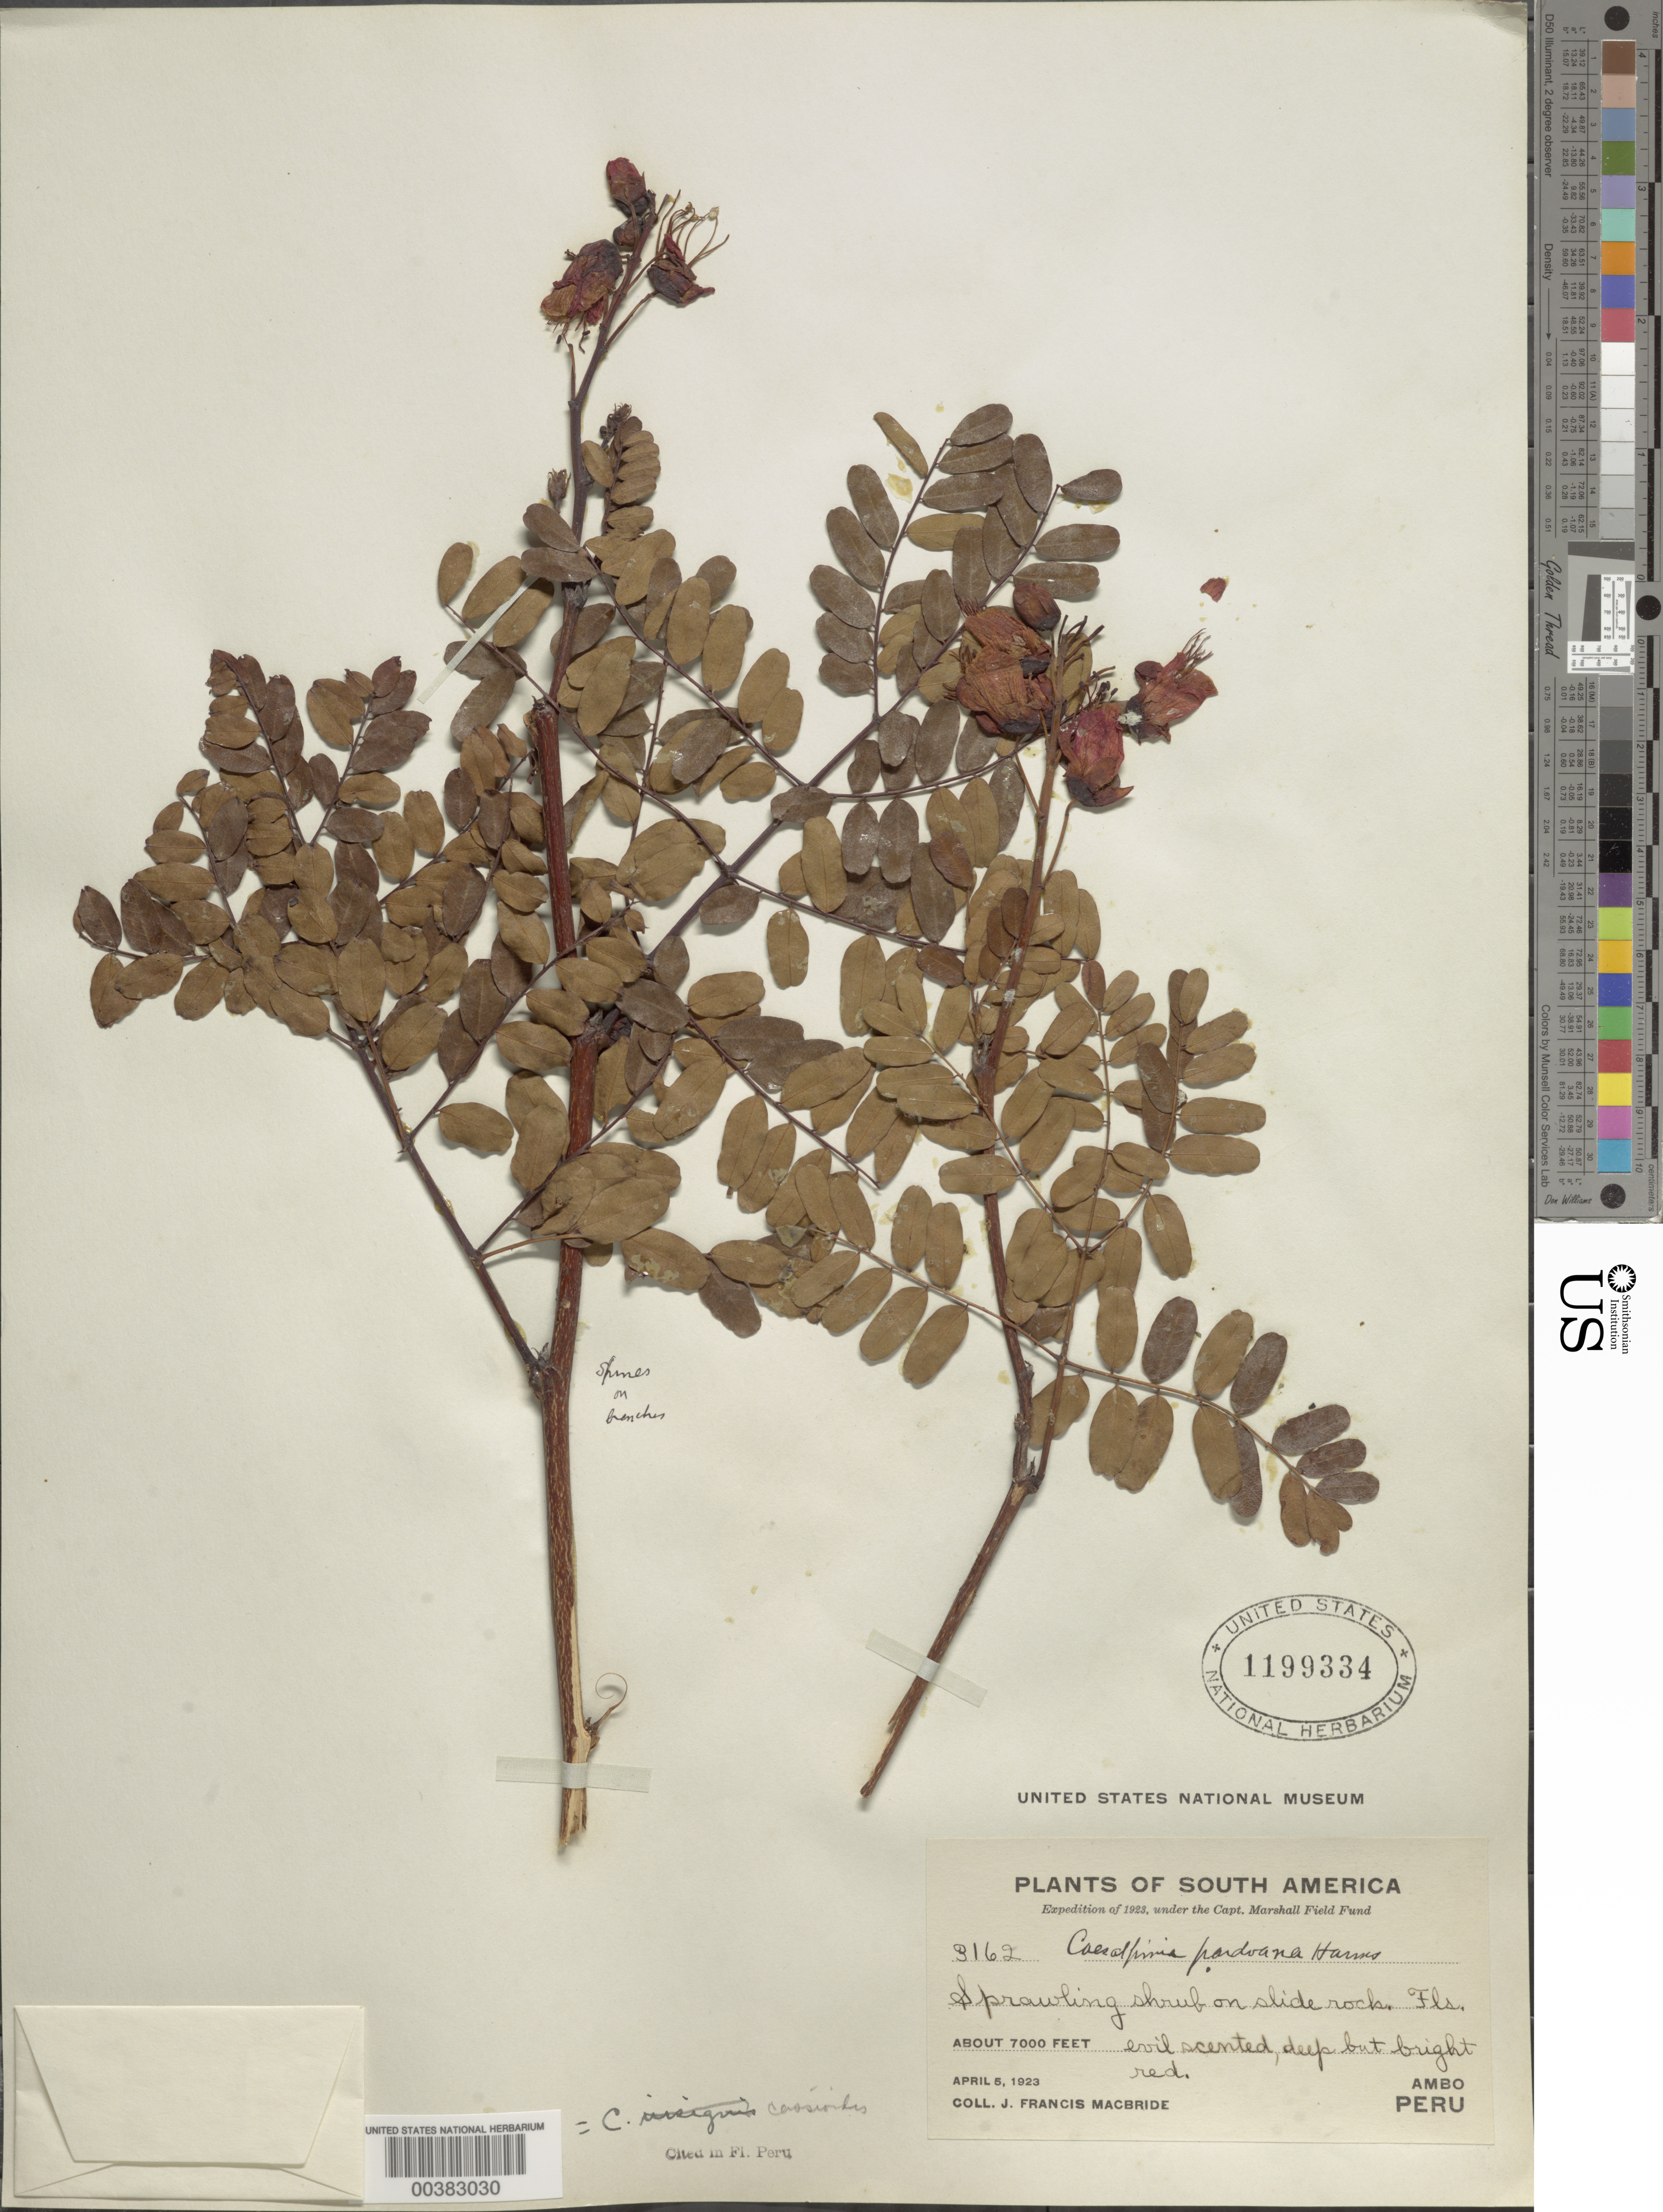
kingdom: Plantae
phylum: Tracheophyta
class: Magnoliopsida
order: Fabales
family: Fabaceae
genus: Caesalpinia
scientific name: Caesalpinia cassioides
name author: Willd.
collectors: J. F. Macbride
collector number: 3162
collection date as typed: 05 Apr 1923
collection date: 1923-04-05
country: Peru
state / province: Huánuco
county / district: Ambo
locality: Ambo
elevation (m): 2134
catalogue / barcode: US 1199334